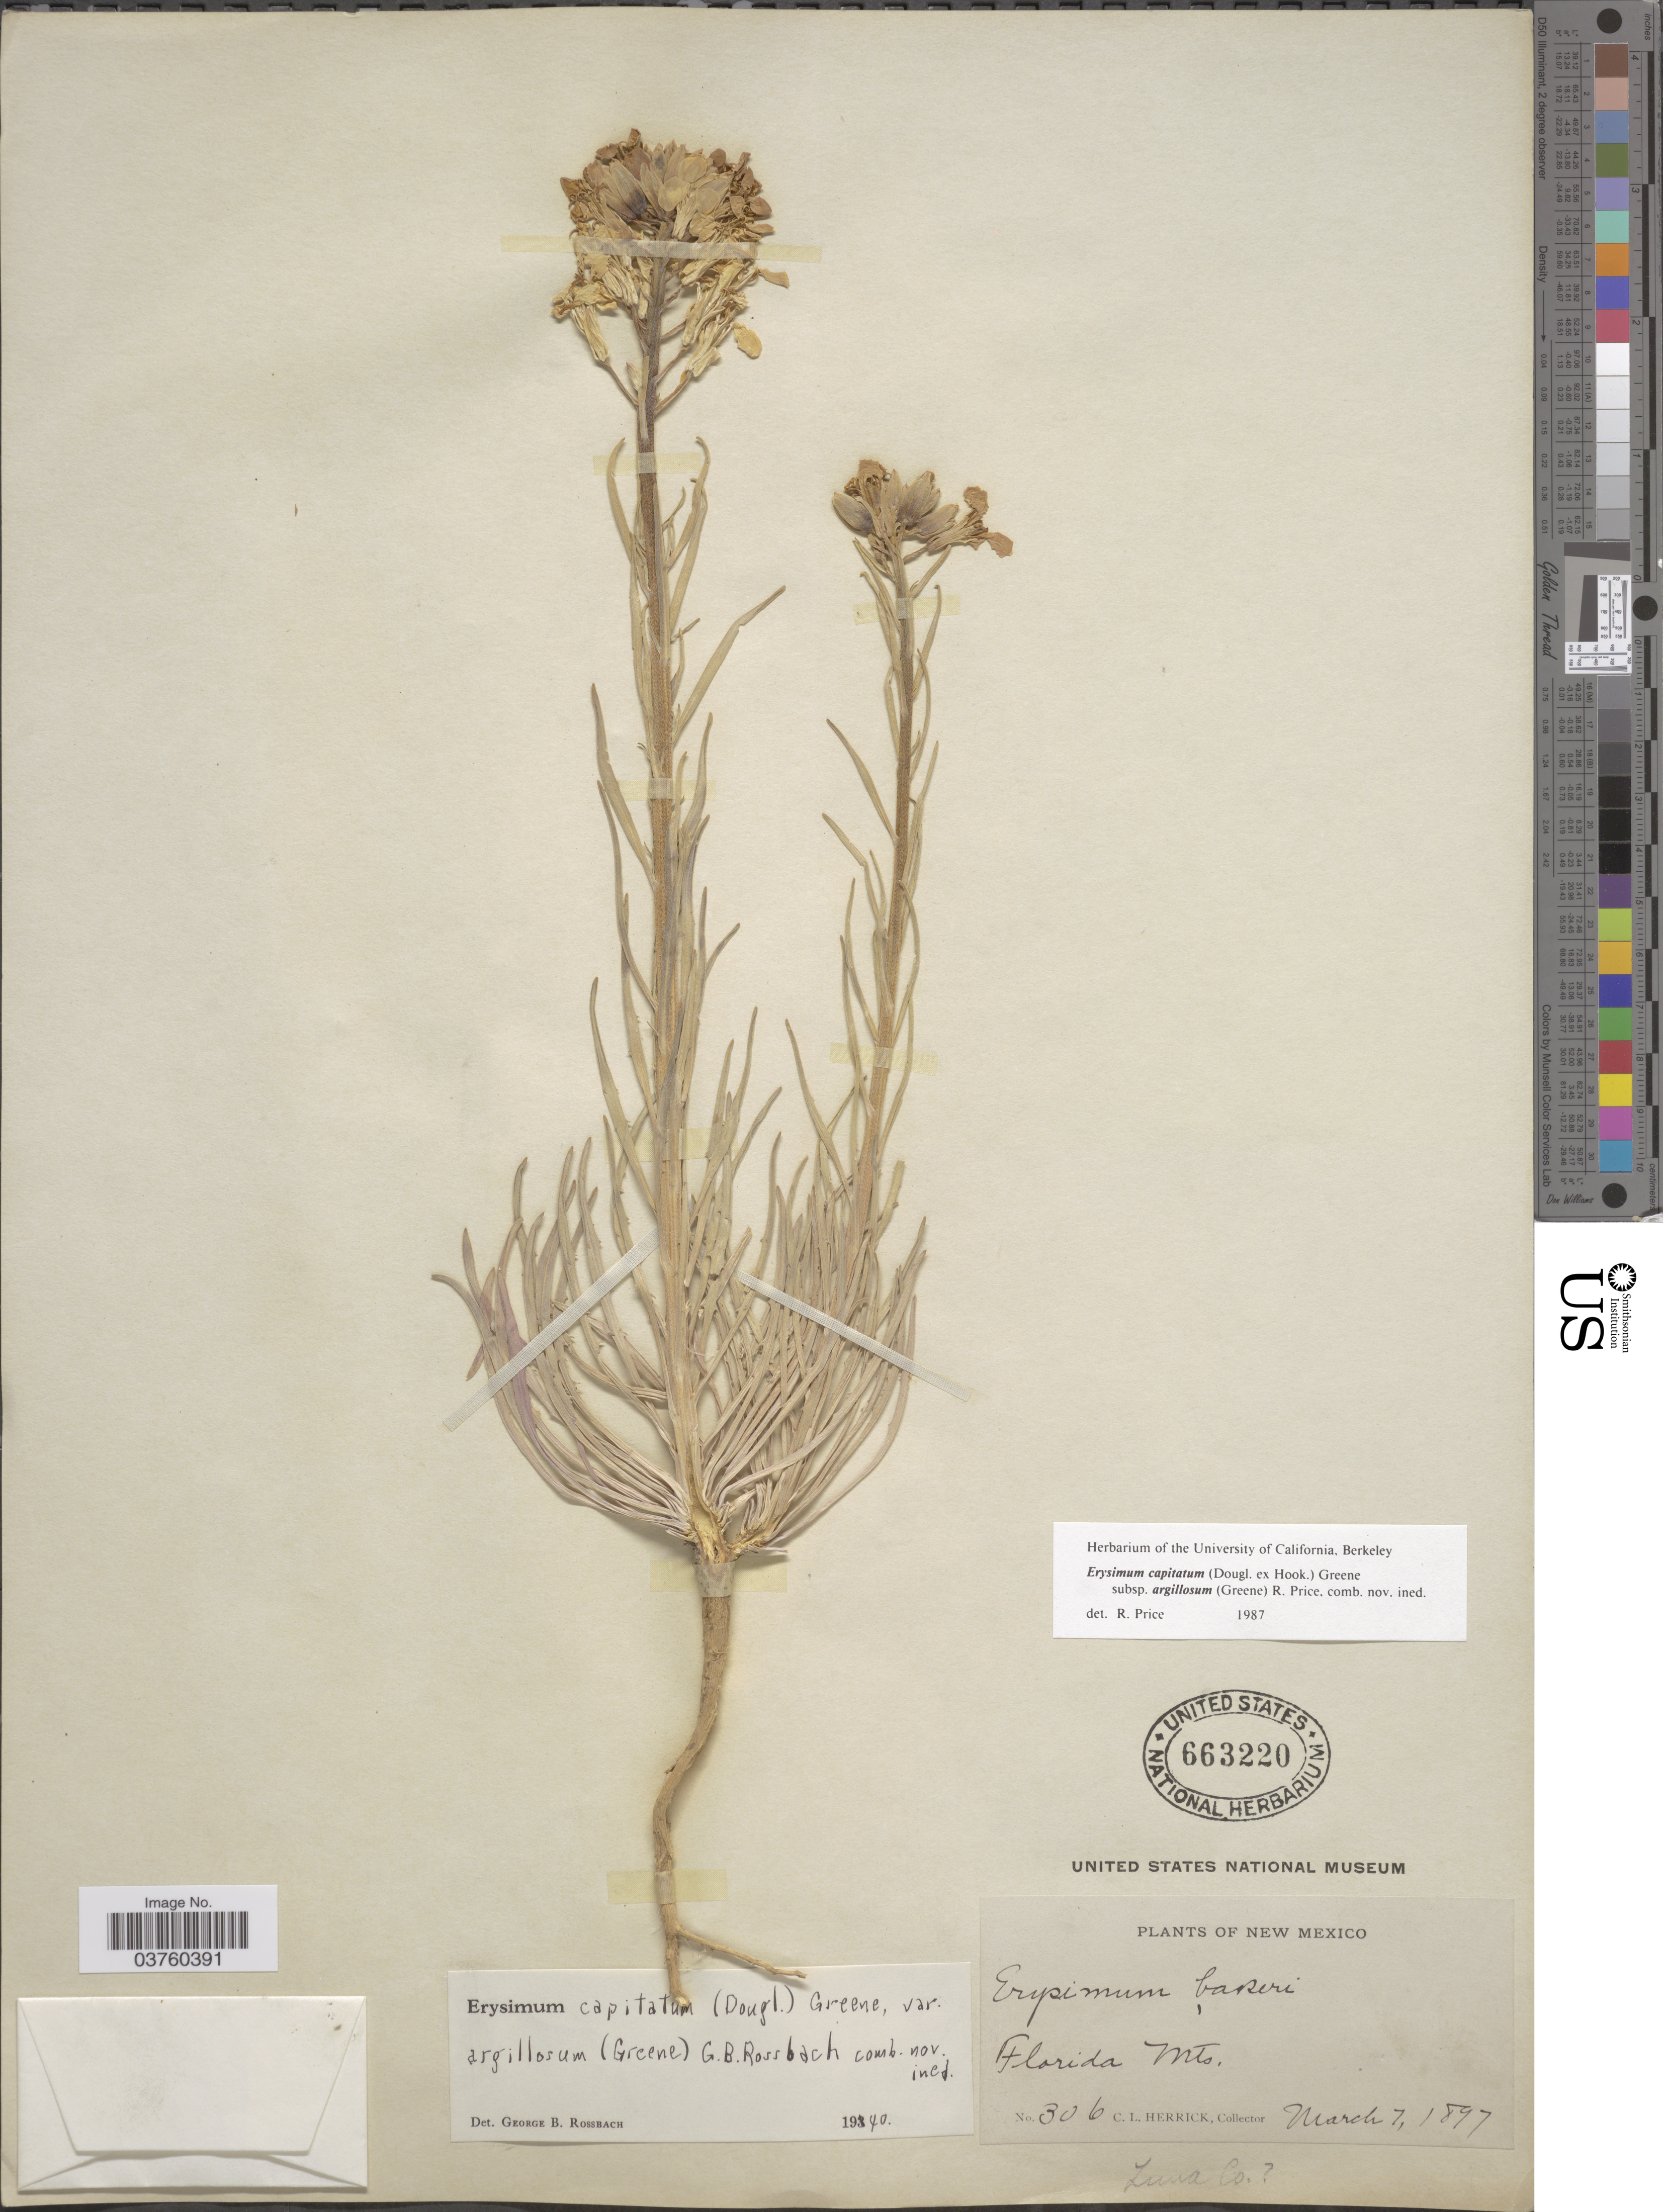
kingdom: Plantae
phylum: Tracheophyta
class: Magnoliopsida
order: Brassicales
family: Brassicaceae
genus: Erysimum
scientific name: Erysimum capitatum var. argillosum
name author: (Greene) R.J. Davis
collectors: C. Herrick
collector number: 306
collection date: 1897-03-07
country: United States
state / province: New Mexico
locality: Florida Mts. Luna Co. [unsure placement]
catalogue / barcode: US 663220